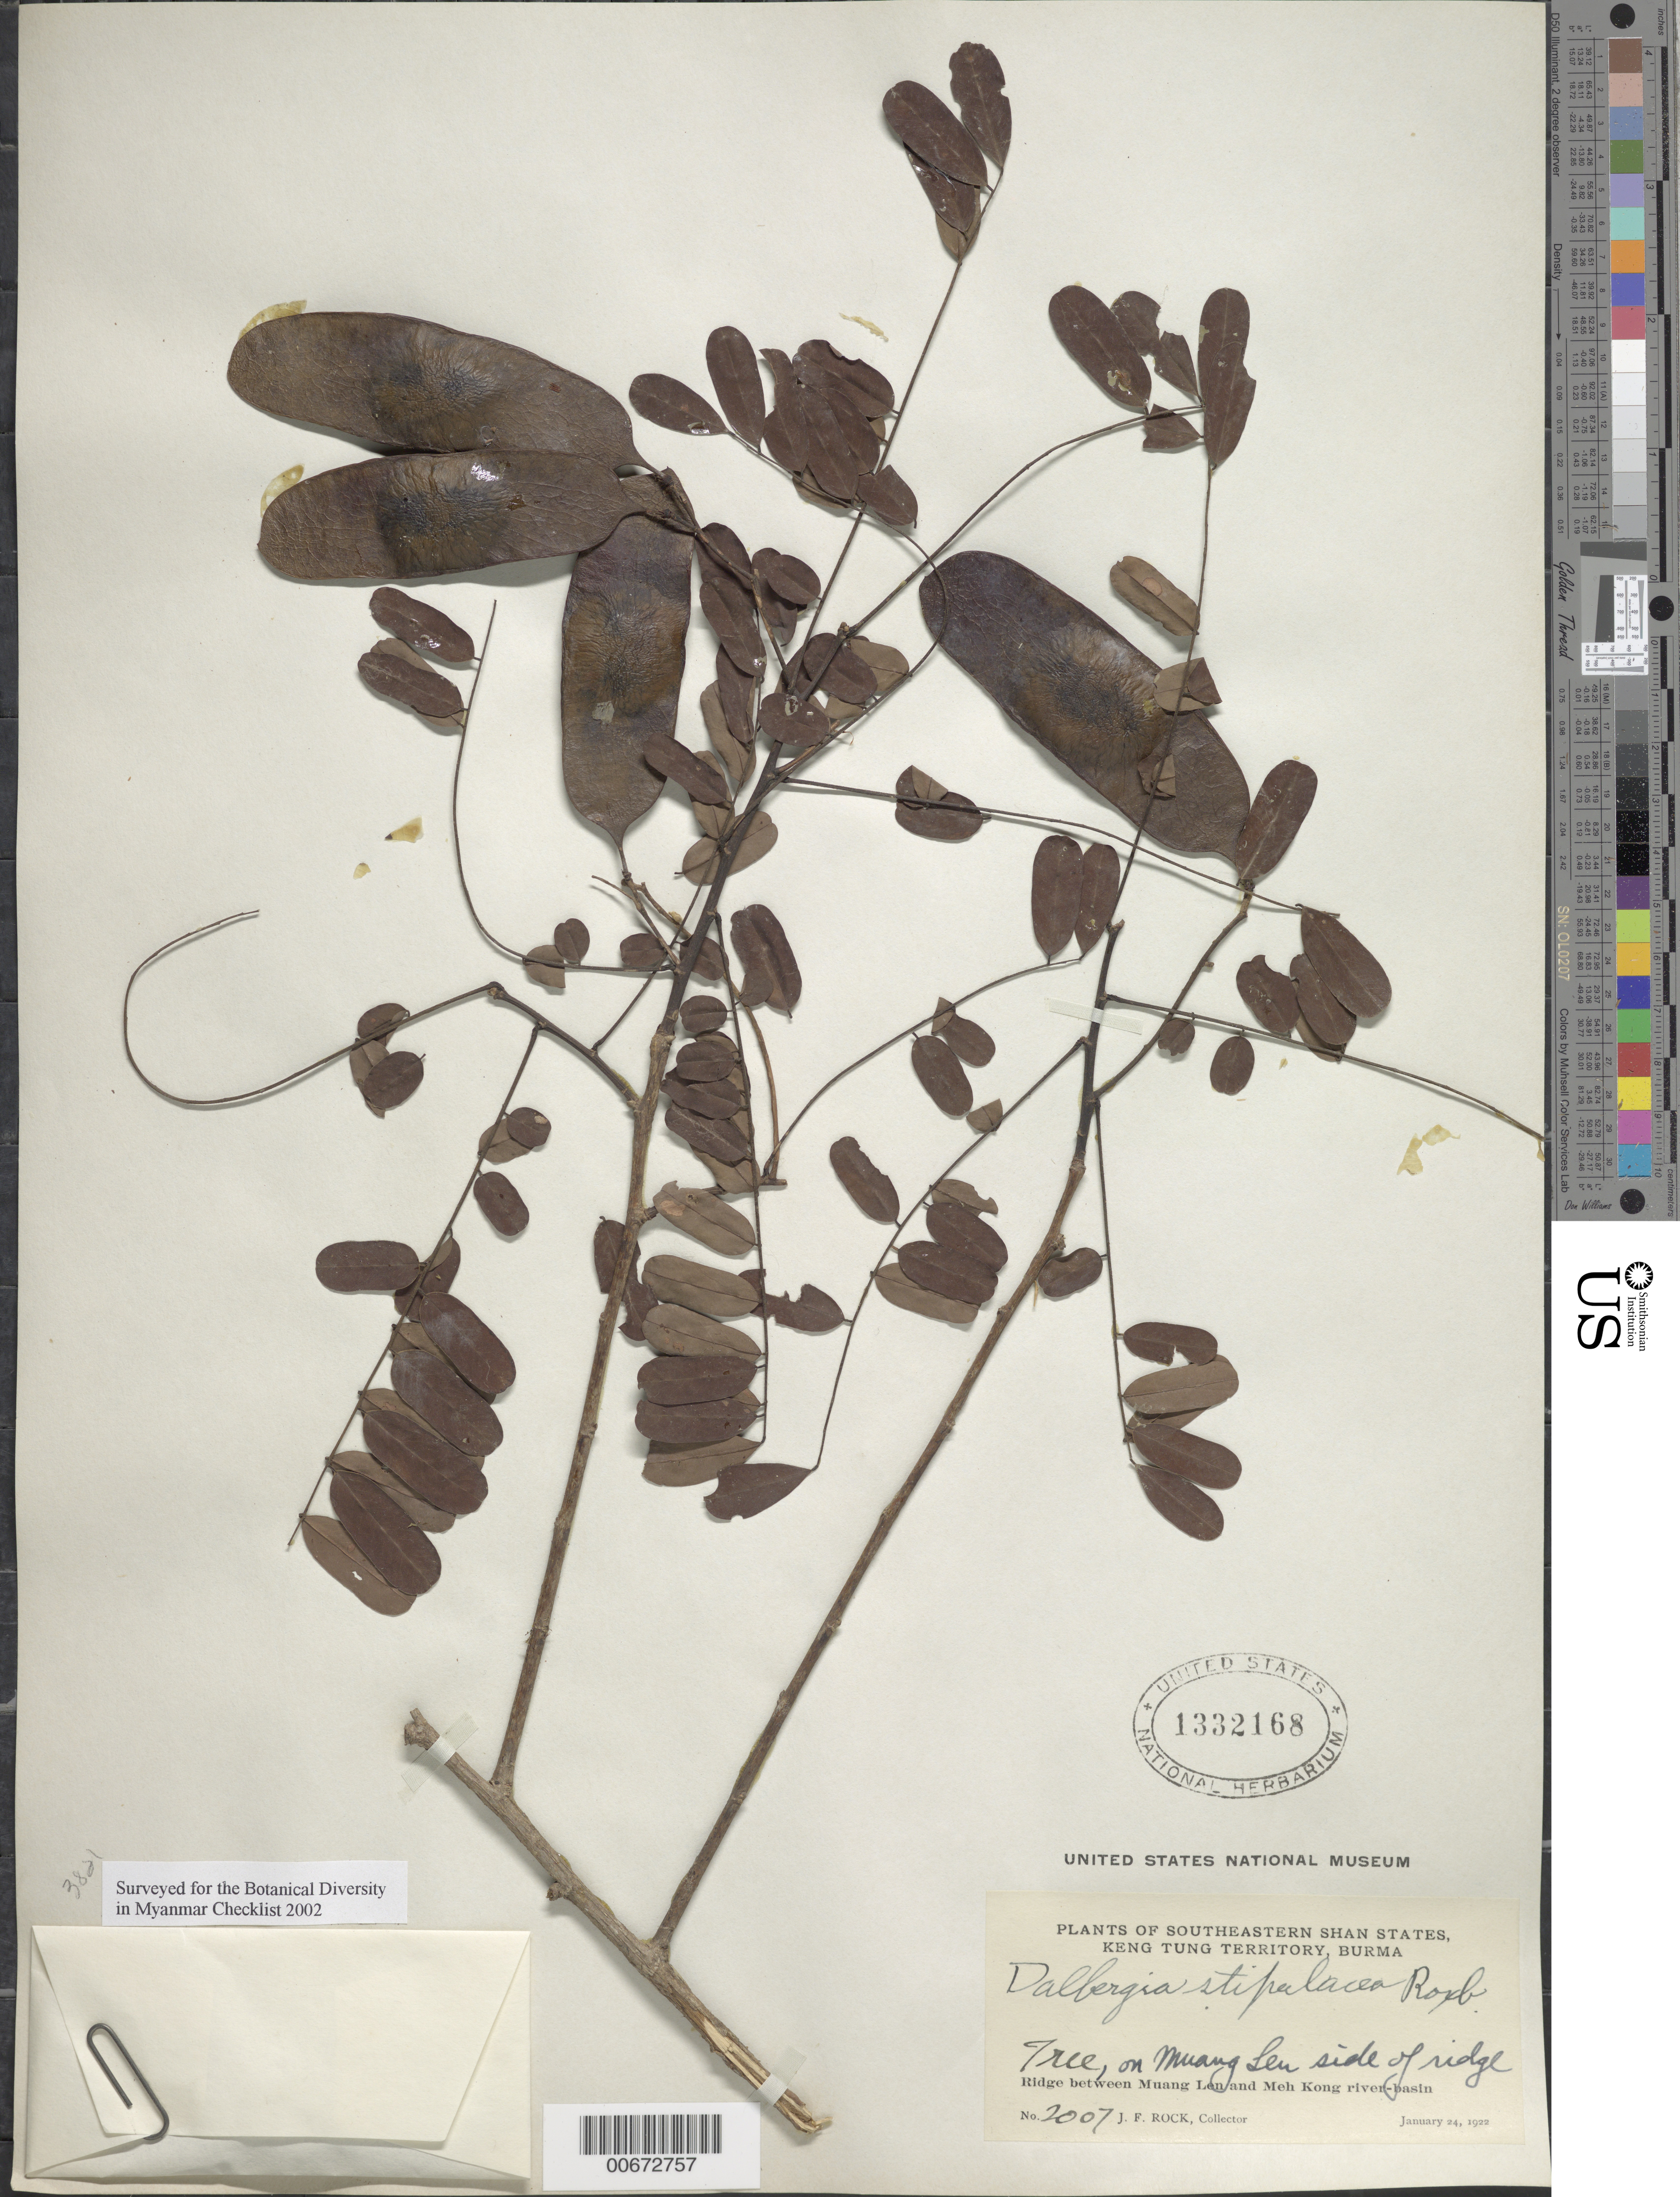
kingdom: Plantae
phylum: Tracheophyta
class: Magnoliopsida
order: Fabales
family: Fabaceae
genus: Dalbergia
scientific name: Dalbergia stipulacea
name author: Roxb.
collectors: J. F. Rock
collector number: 2007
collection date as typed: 24 Jan 1922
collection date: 1922-01-24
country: Myanmar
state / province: Shan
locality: Keng Tung Territory, between Muang Len and Meh Kong river basin.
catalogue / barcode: US 1332168